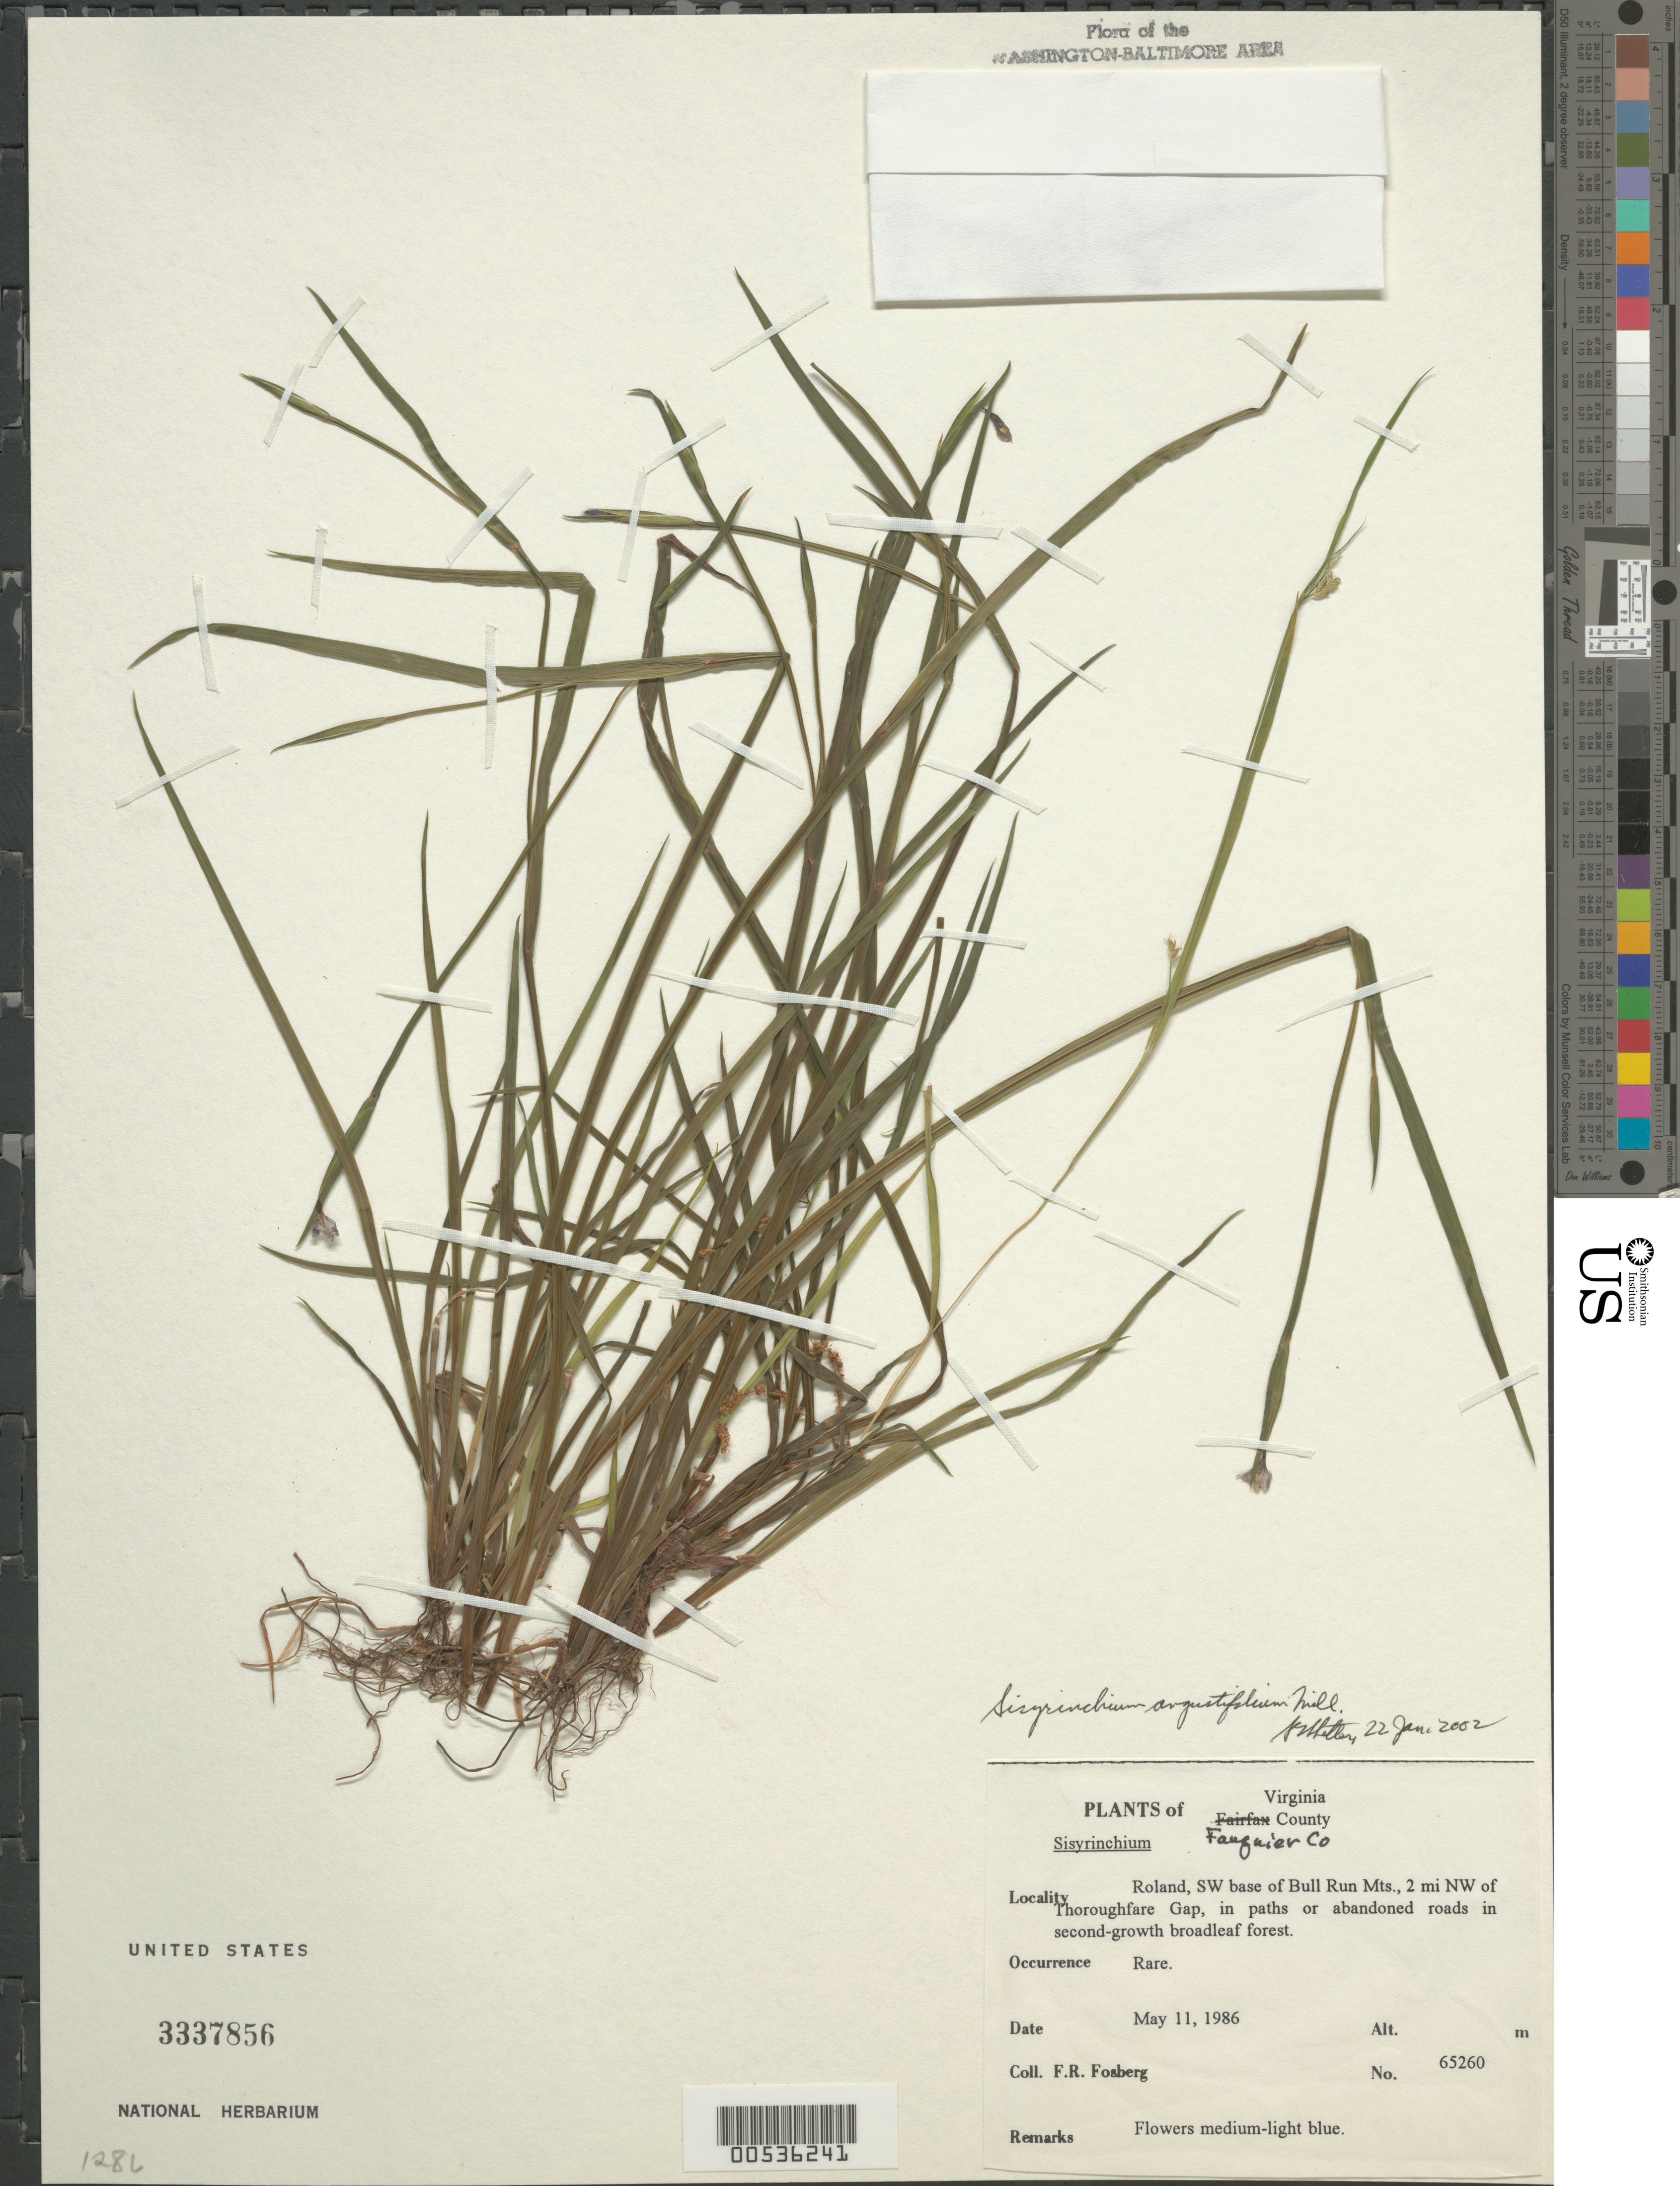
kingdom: Plantae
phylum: Tracheophyta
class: Liliopsida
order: Asparagales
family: Iridaceae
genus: Sisyrinchium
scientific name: Sisyrinchium angustifolium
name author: Mill.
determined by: Shetler, Stanwyn G., (US), NMNH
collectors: F. R. Fosberg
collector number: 65260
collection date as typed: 11 May 1986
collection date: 1986-05-11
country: United States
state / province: Virginia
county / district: Fauquier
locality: Roland, SW base of Bull Run Mts., NW of Thorofare Gap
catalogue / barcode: US 3337856